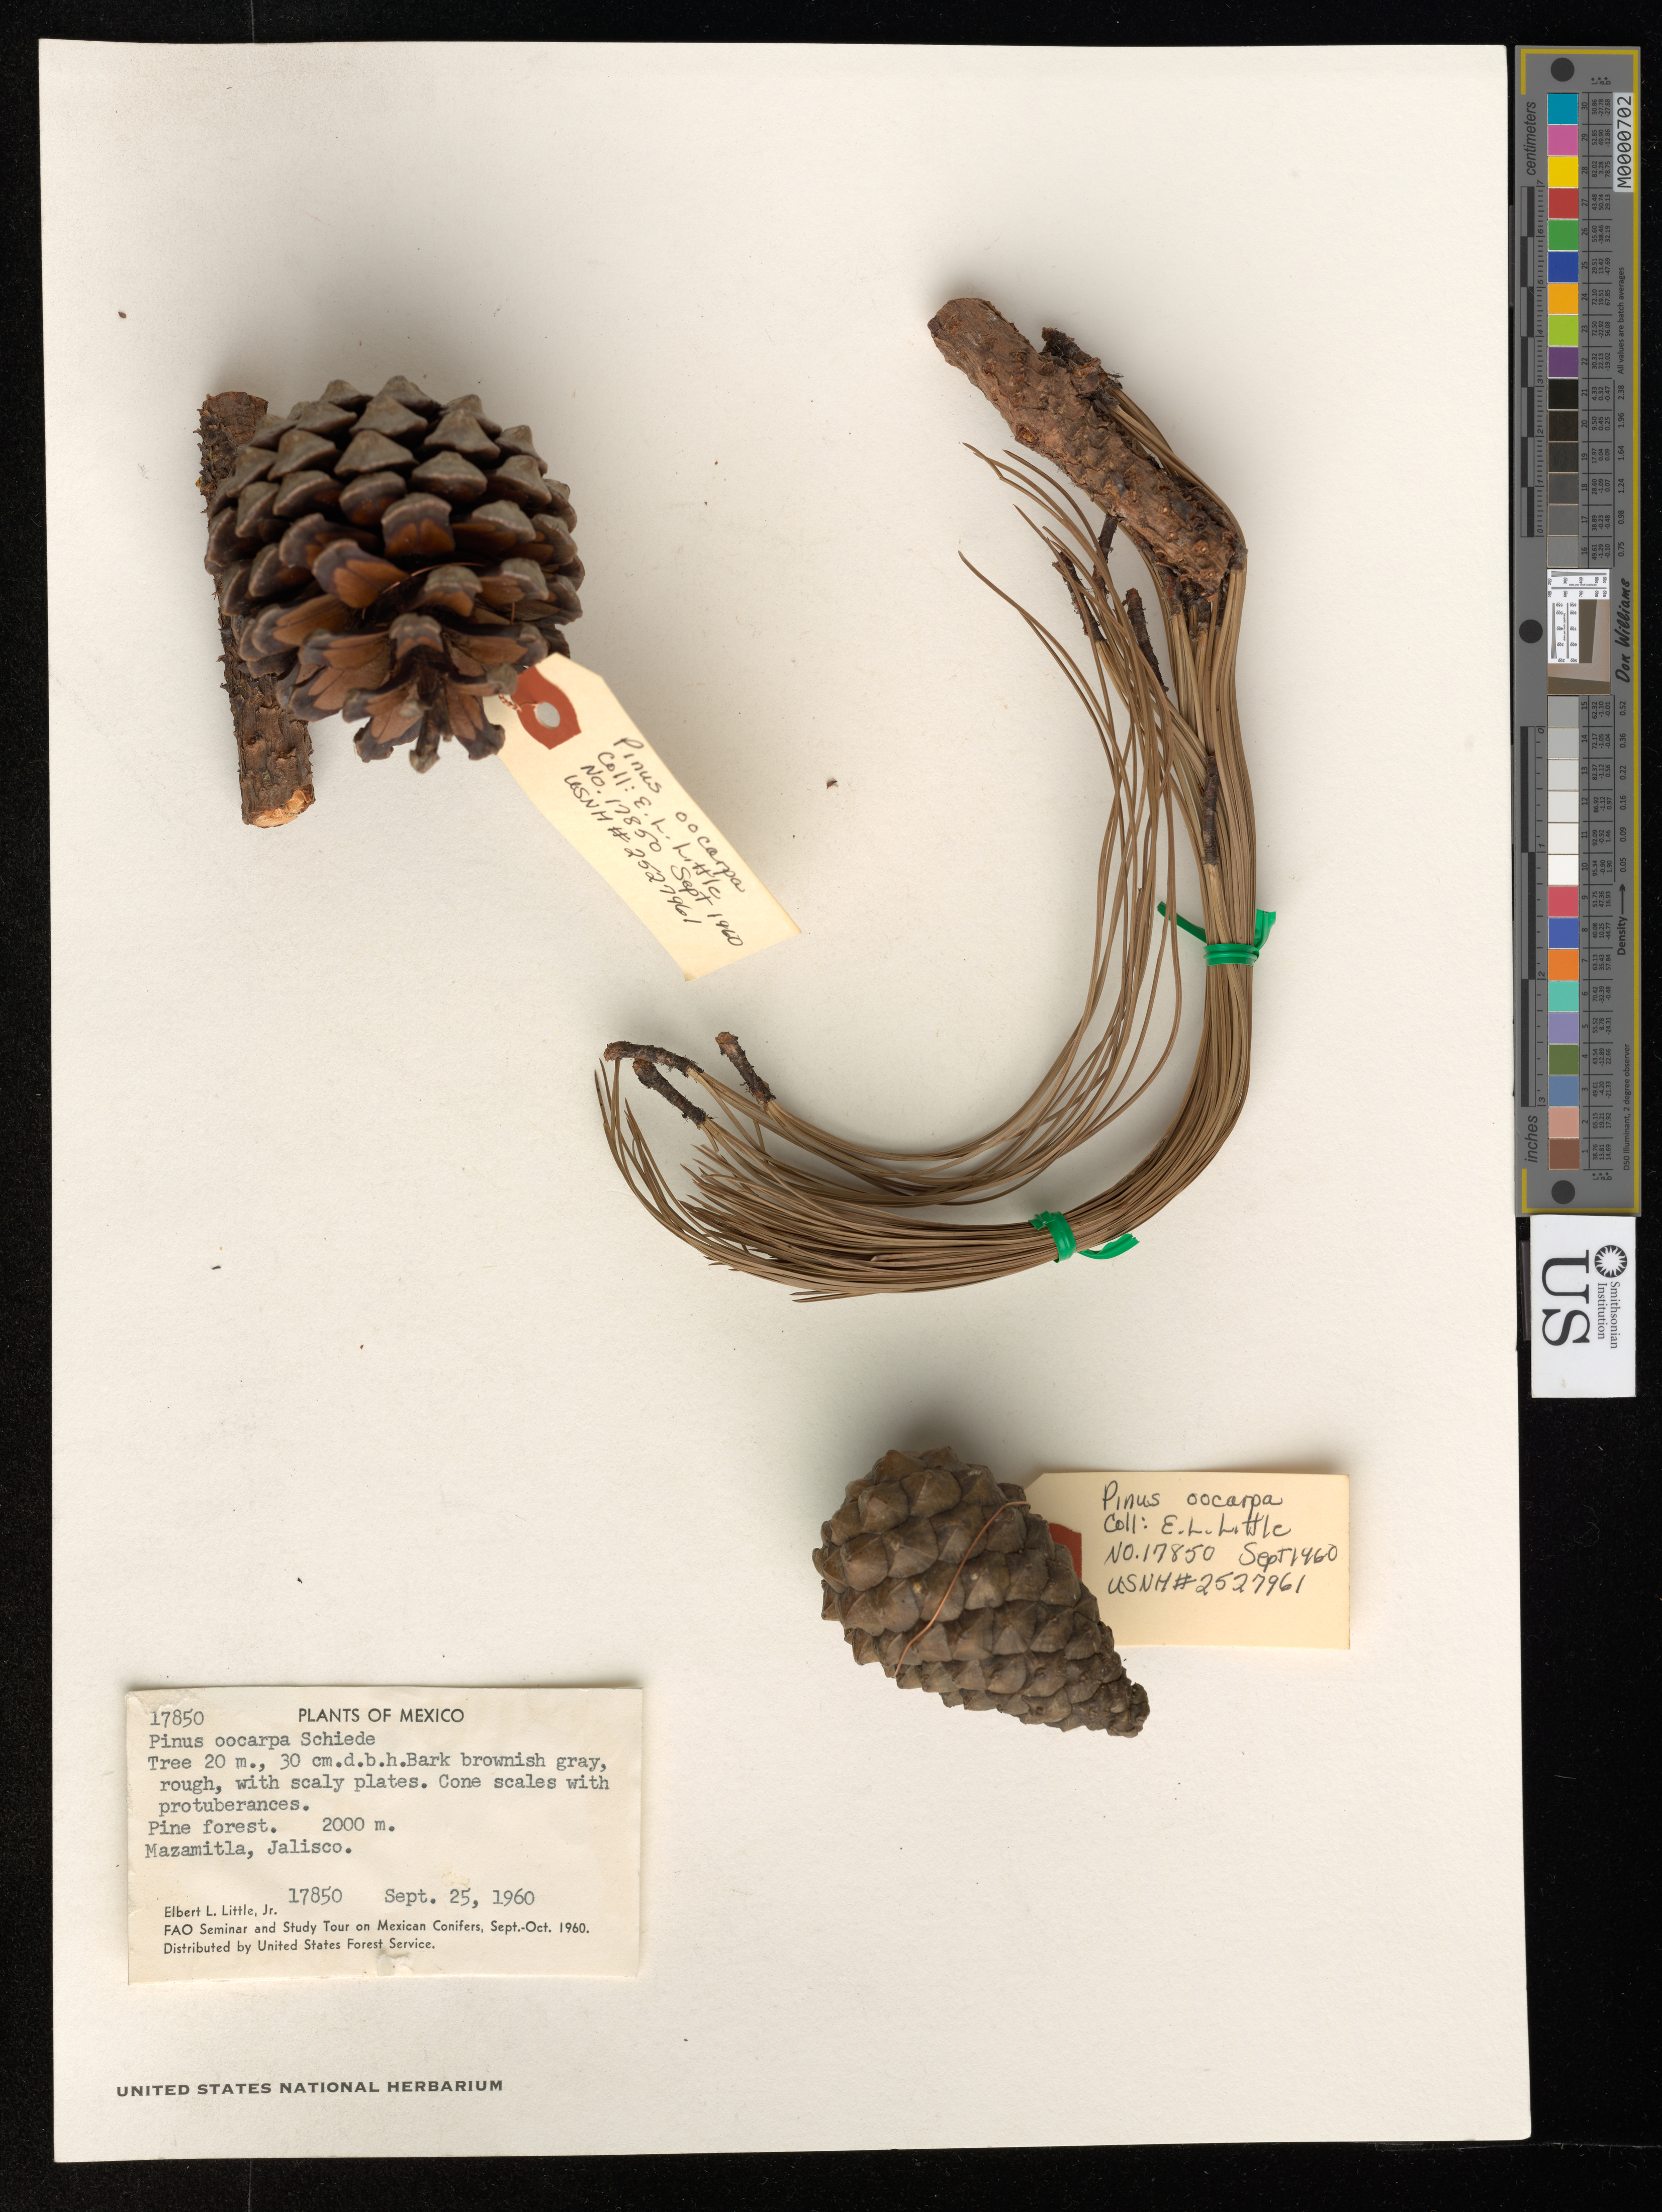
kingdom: Plantae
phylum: Tracheophyta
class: Pinopsida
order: Pinales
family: Pinaceae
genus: Pinus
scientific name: Pinus oocarpa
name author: Schiede ex Schltdl.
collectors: E. L. Little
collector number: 17850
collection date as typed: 25 Sep 1960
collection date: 1960-09-25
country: Mexico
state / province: Jalisco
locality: Mazamitla.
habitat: Pine forest.